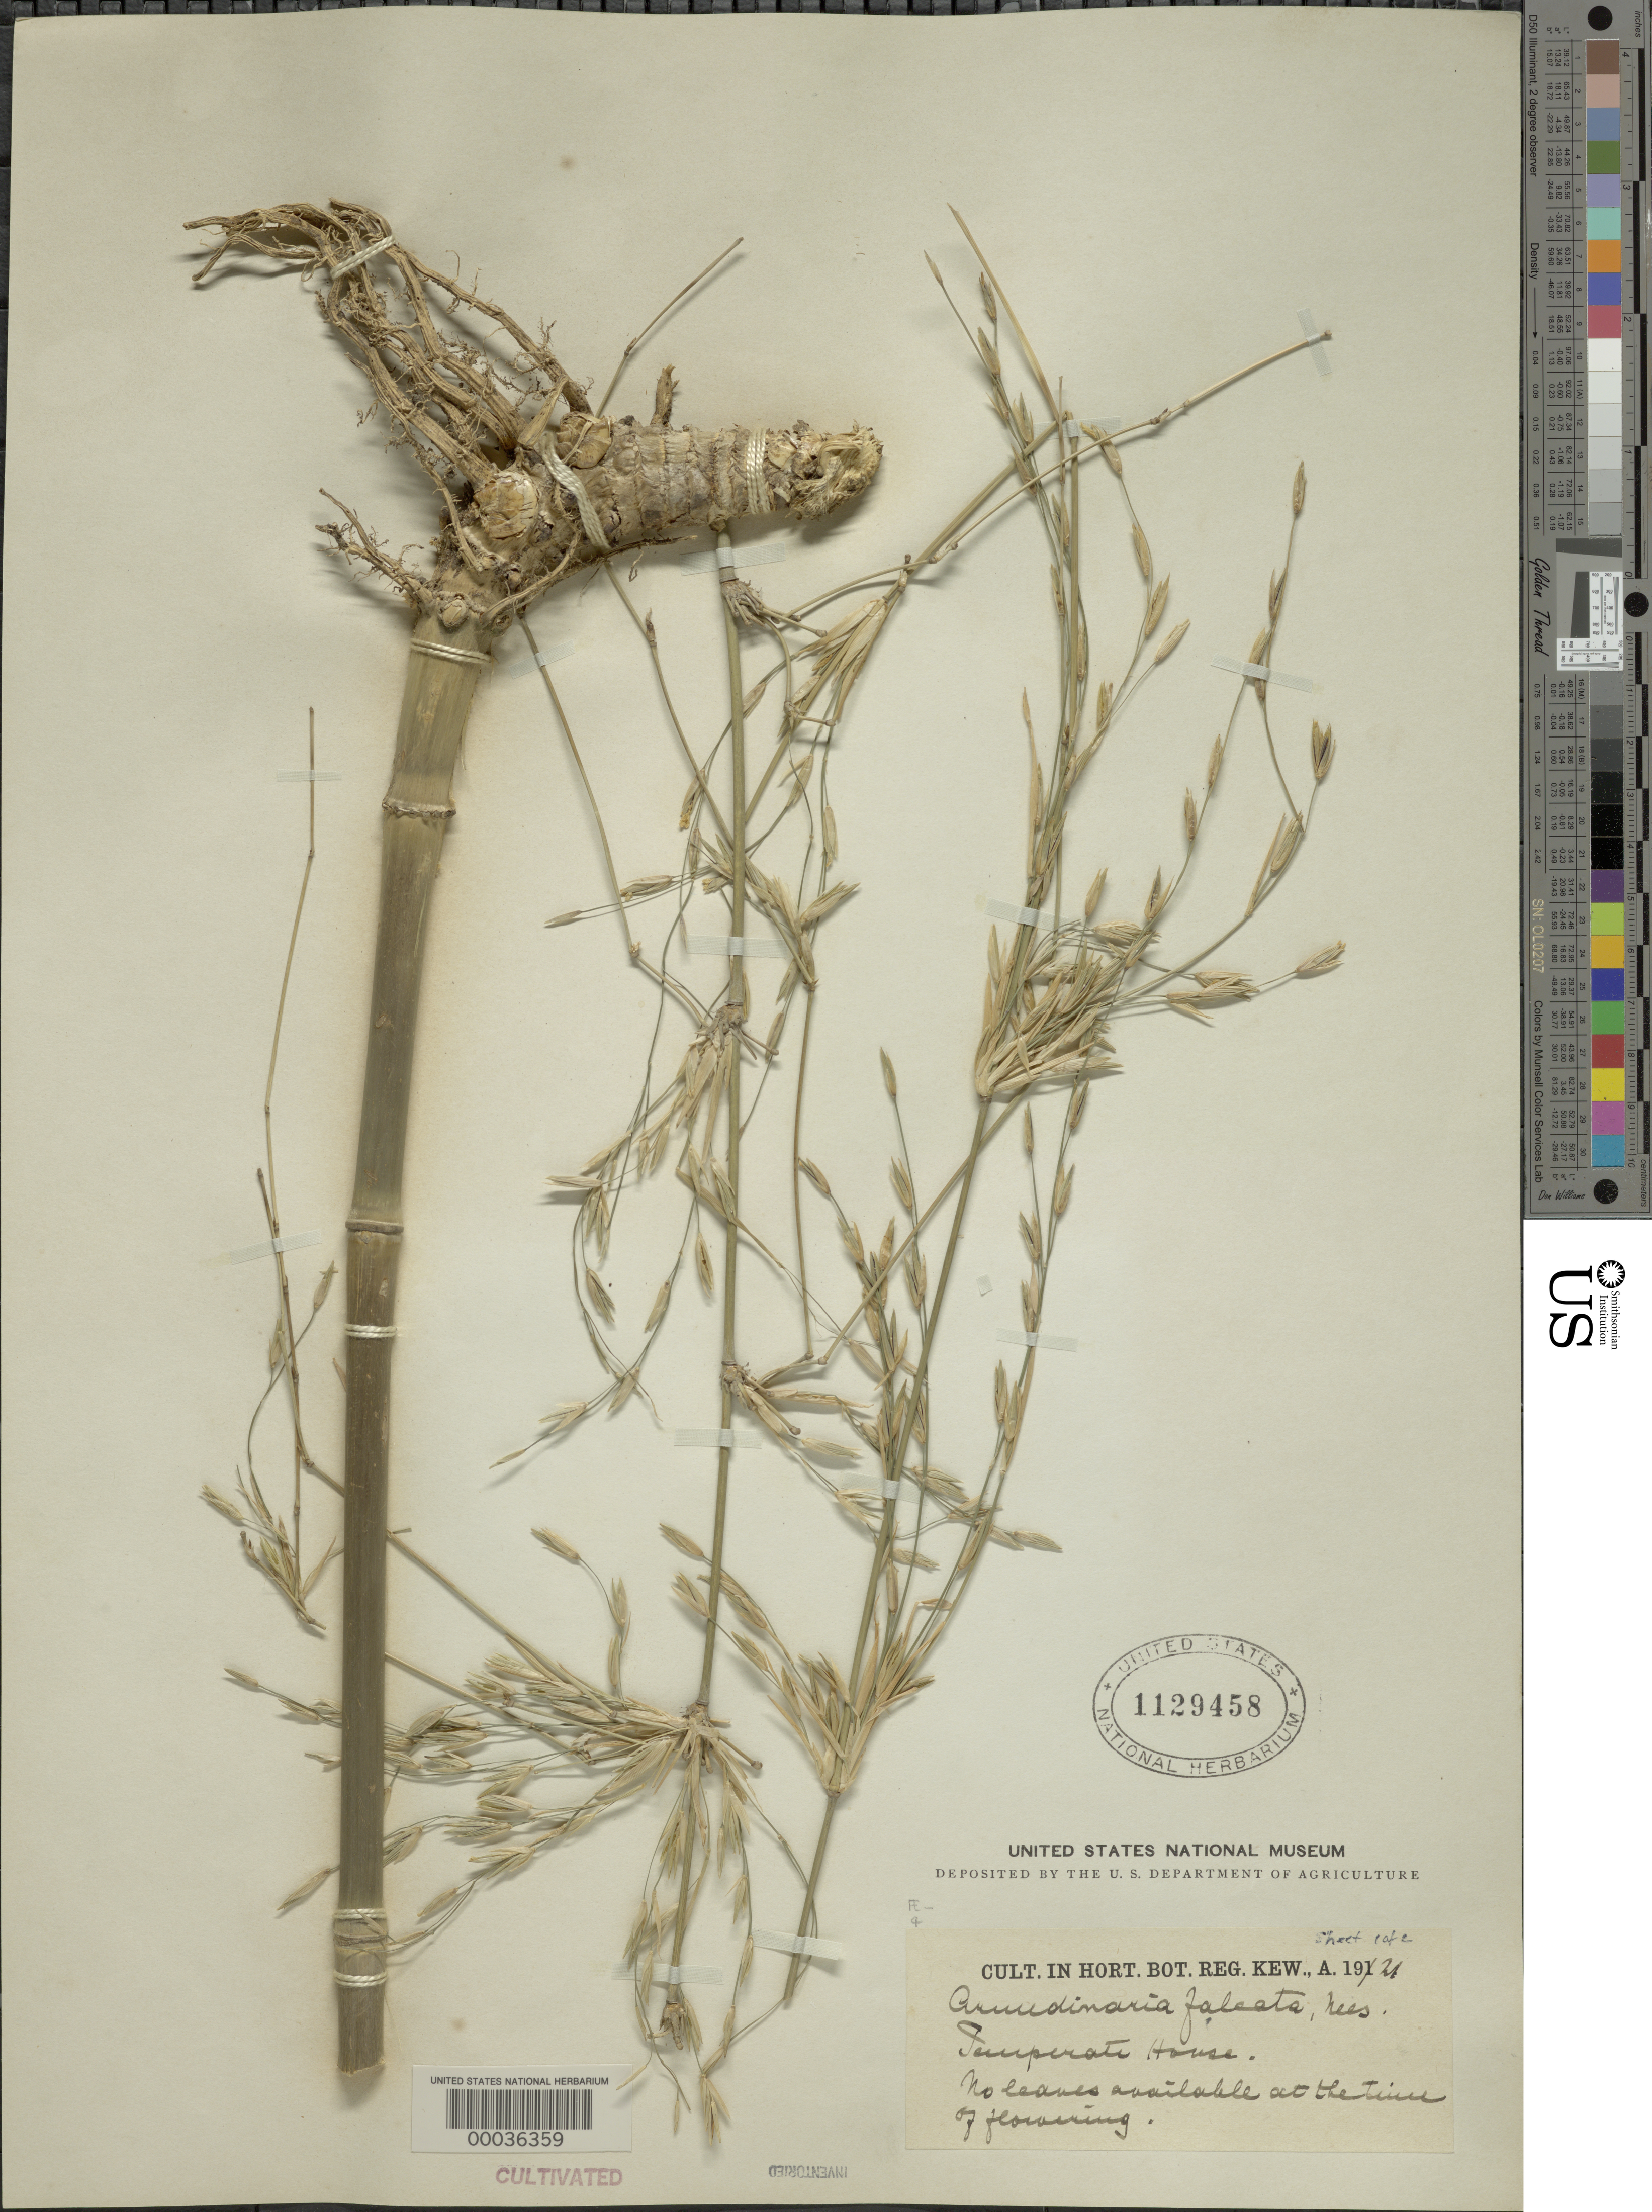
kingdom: Plantae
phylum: Tracheophyta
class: Liliopsida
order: Poales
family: Poaceae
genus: Drepanostachyum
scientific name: Drepanostachyum falconeri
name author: (Hook. f. ex Munro) Soderstr.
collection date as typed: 1921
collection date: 1921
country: United Kingdom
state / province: England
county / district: Surrey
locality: Royal botanic gardens-kew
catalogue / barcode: US 1129458